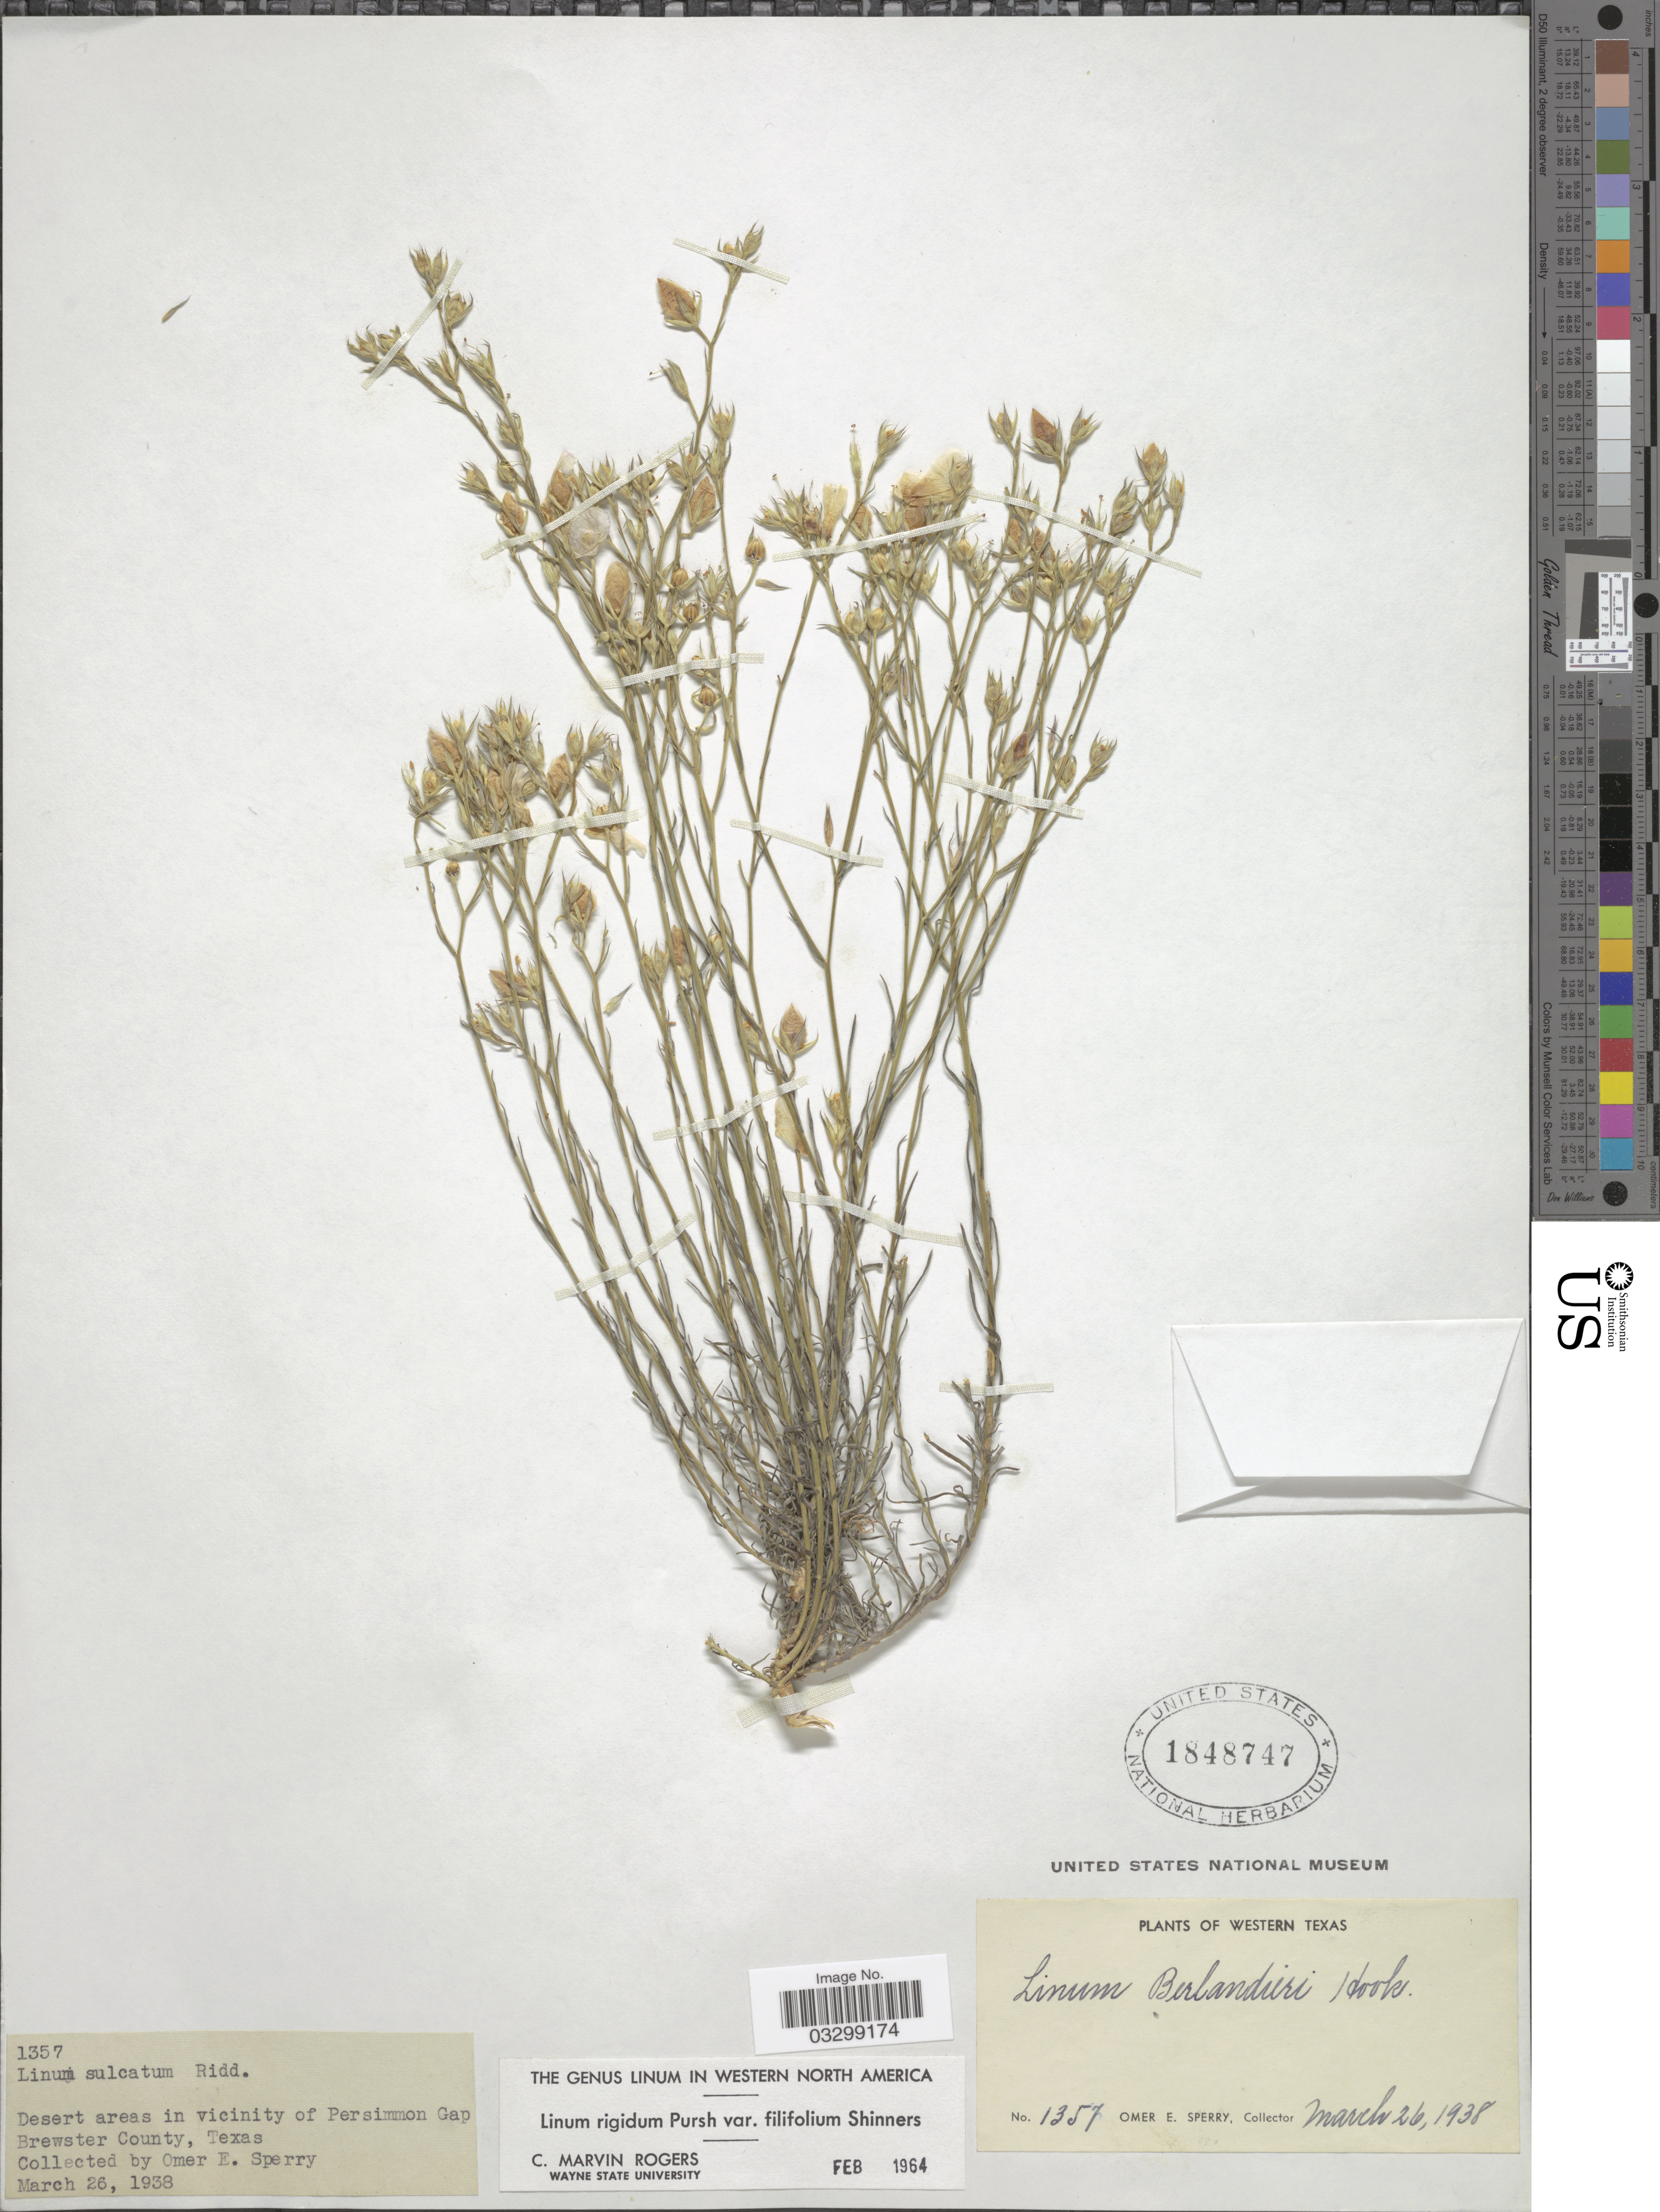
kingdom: Plantae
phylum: Tracheophyta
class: Magnoliopsida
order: Malpighiales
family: Linaceae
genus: Linum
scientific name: Linum rigidum var. filifolium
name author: Pursh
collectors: O. E. Sperry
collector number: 1357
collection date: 1938-03-26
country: United States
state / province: Texas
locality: Western Texas. Desert areas in vicinity of Persimmon Gap. Brewster County.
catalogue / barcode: US 1848747